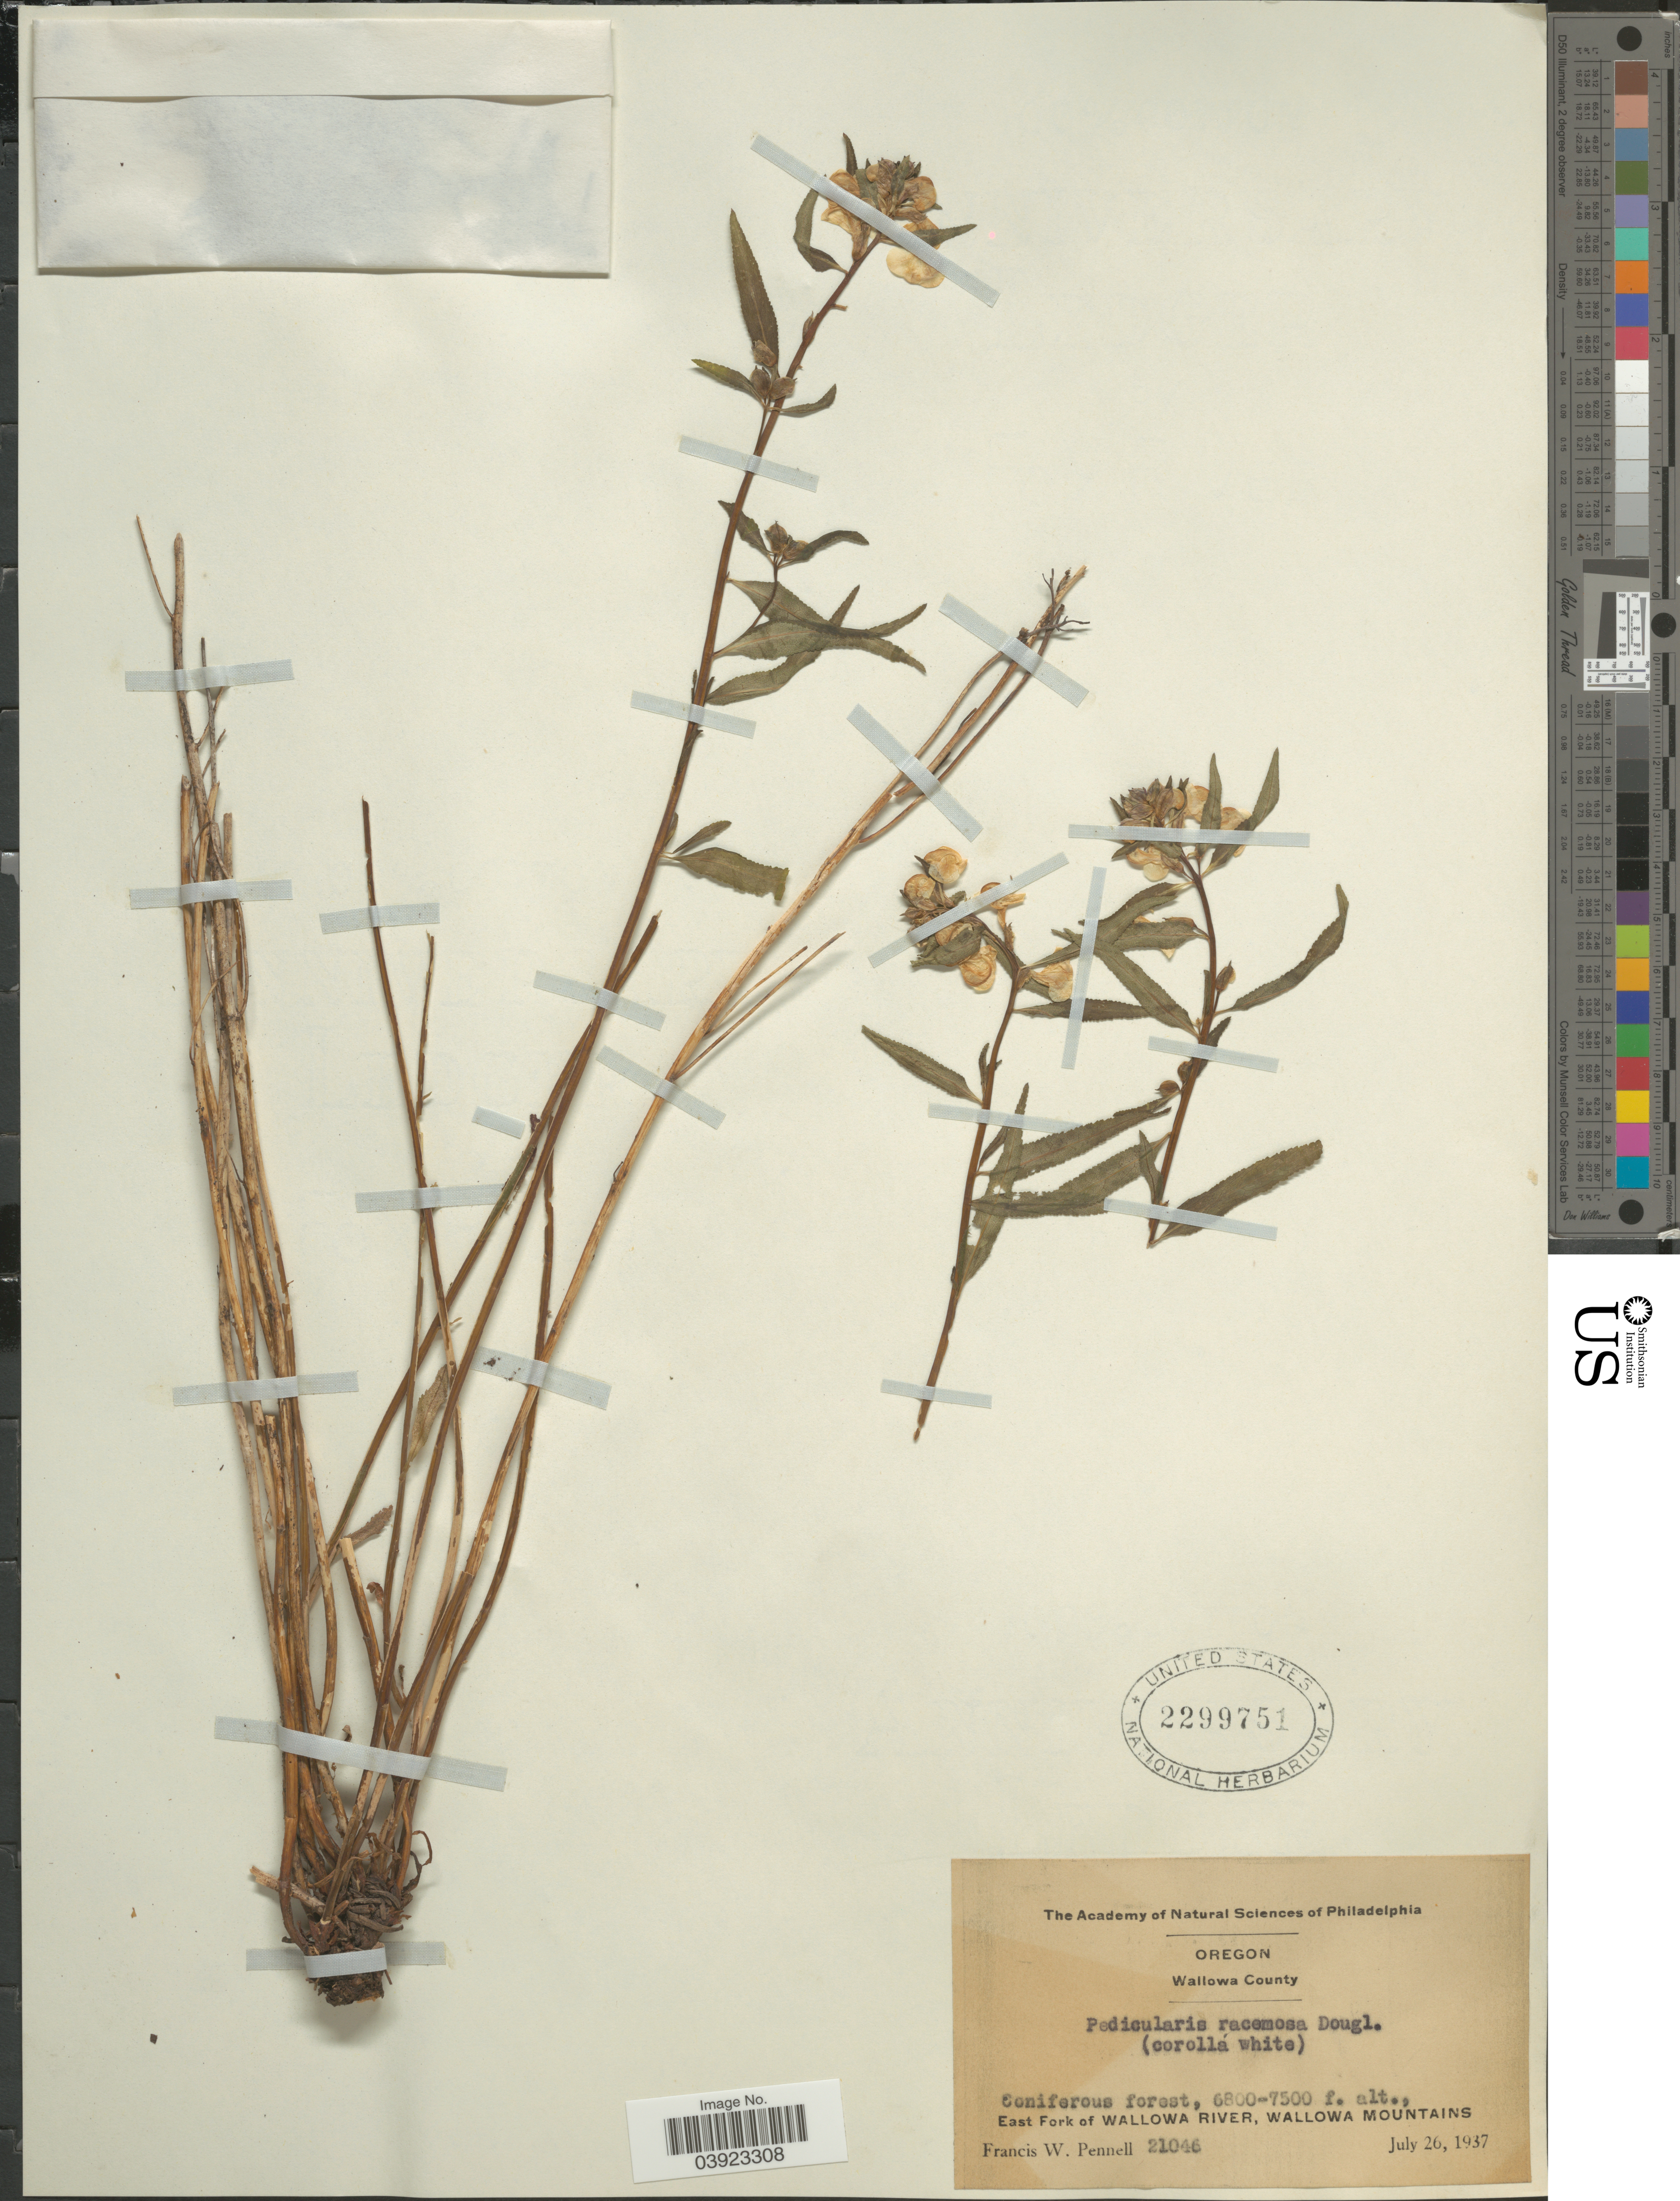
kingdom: Plantae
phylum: Tracheophyta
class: Magnoliopsida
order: Lamiales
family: Orobanchaceae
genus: Pedicularis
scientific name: Pedicularis racemosa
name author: Douglas ex Benth.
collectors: F. W. Pennell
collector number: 21046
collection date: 1937-07-26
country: United States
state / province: Oregon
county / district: Wallowa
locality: Wallowa County. East Fork of Wallowa River, Wallowa Mountains.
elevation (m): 2073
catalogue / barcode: US 2299751